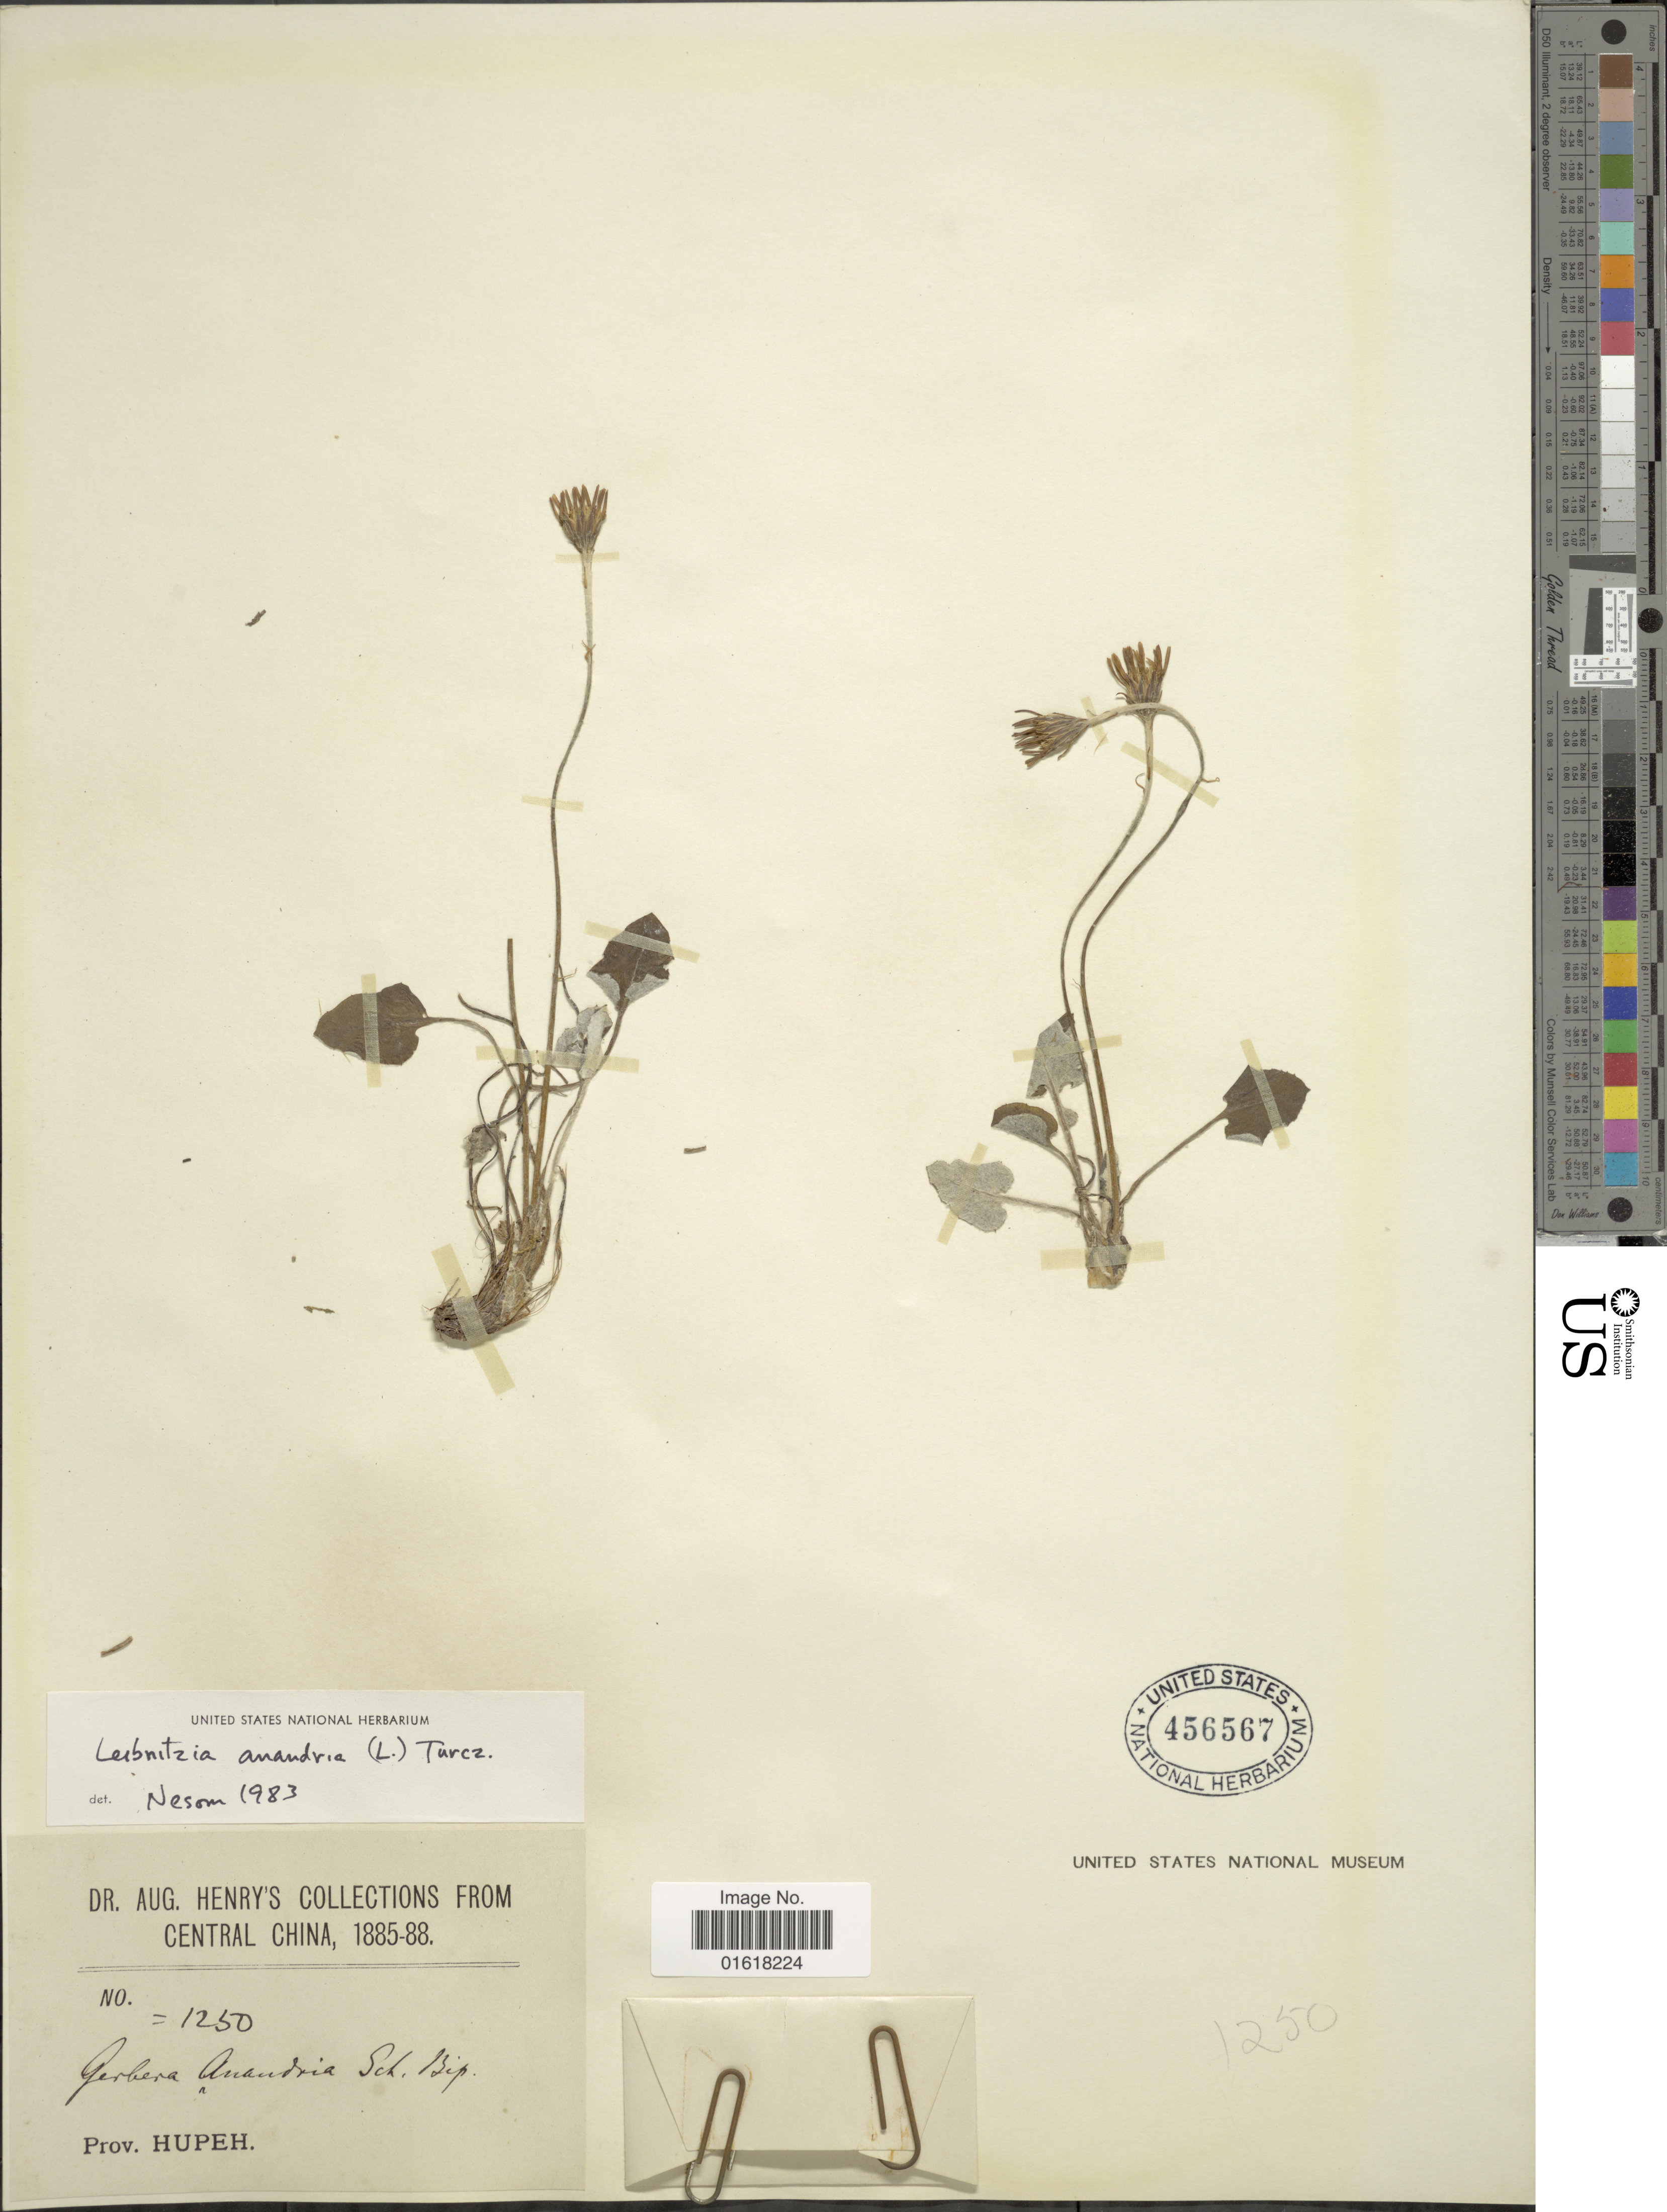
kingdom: Plantae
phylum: Tracheophyta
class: Magnoliopsida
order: Asterales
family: Asteraceae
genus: Leibnitzia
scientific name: Leibnitzia anandria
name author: (L.) Nakai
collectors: A. Henry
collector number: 1250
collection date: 1885/1888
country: China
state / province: Hubei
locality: Central China. Prov. Hupeh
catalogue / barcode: US 456567